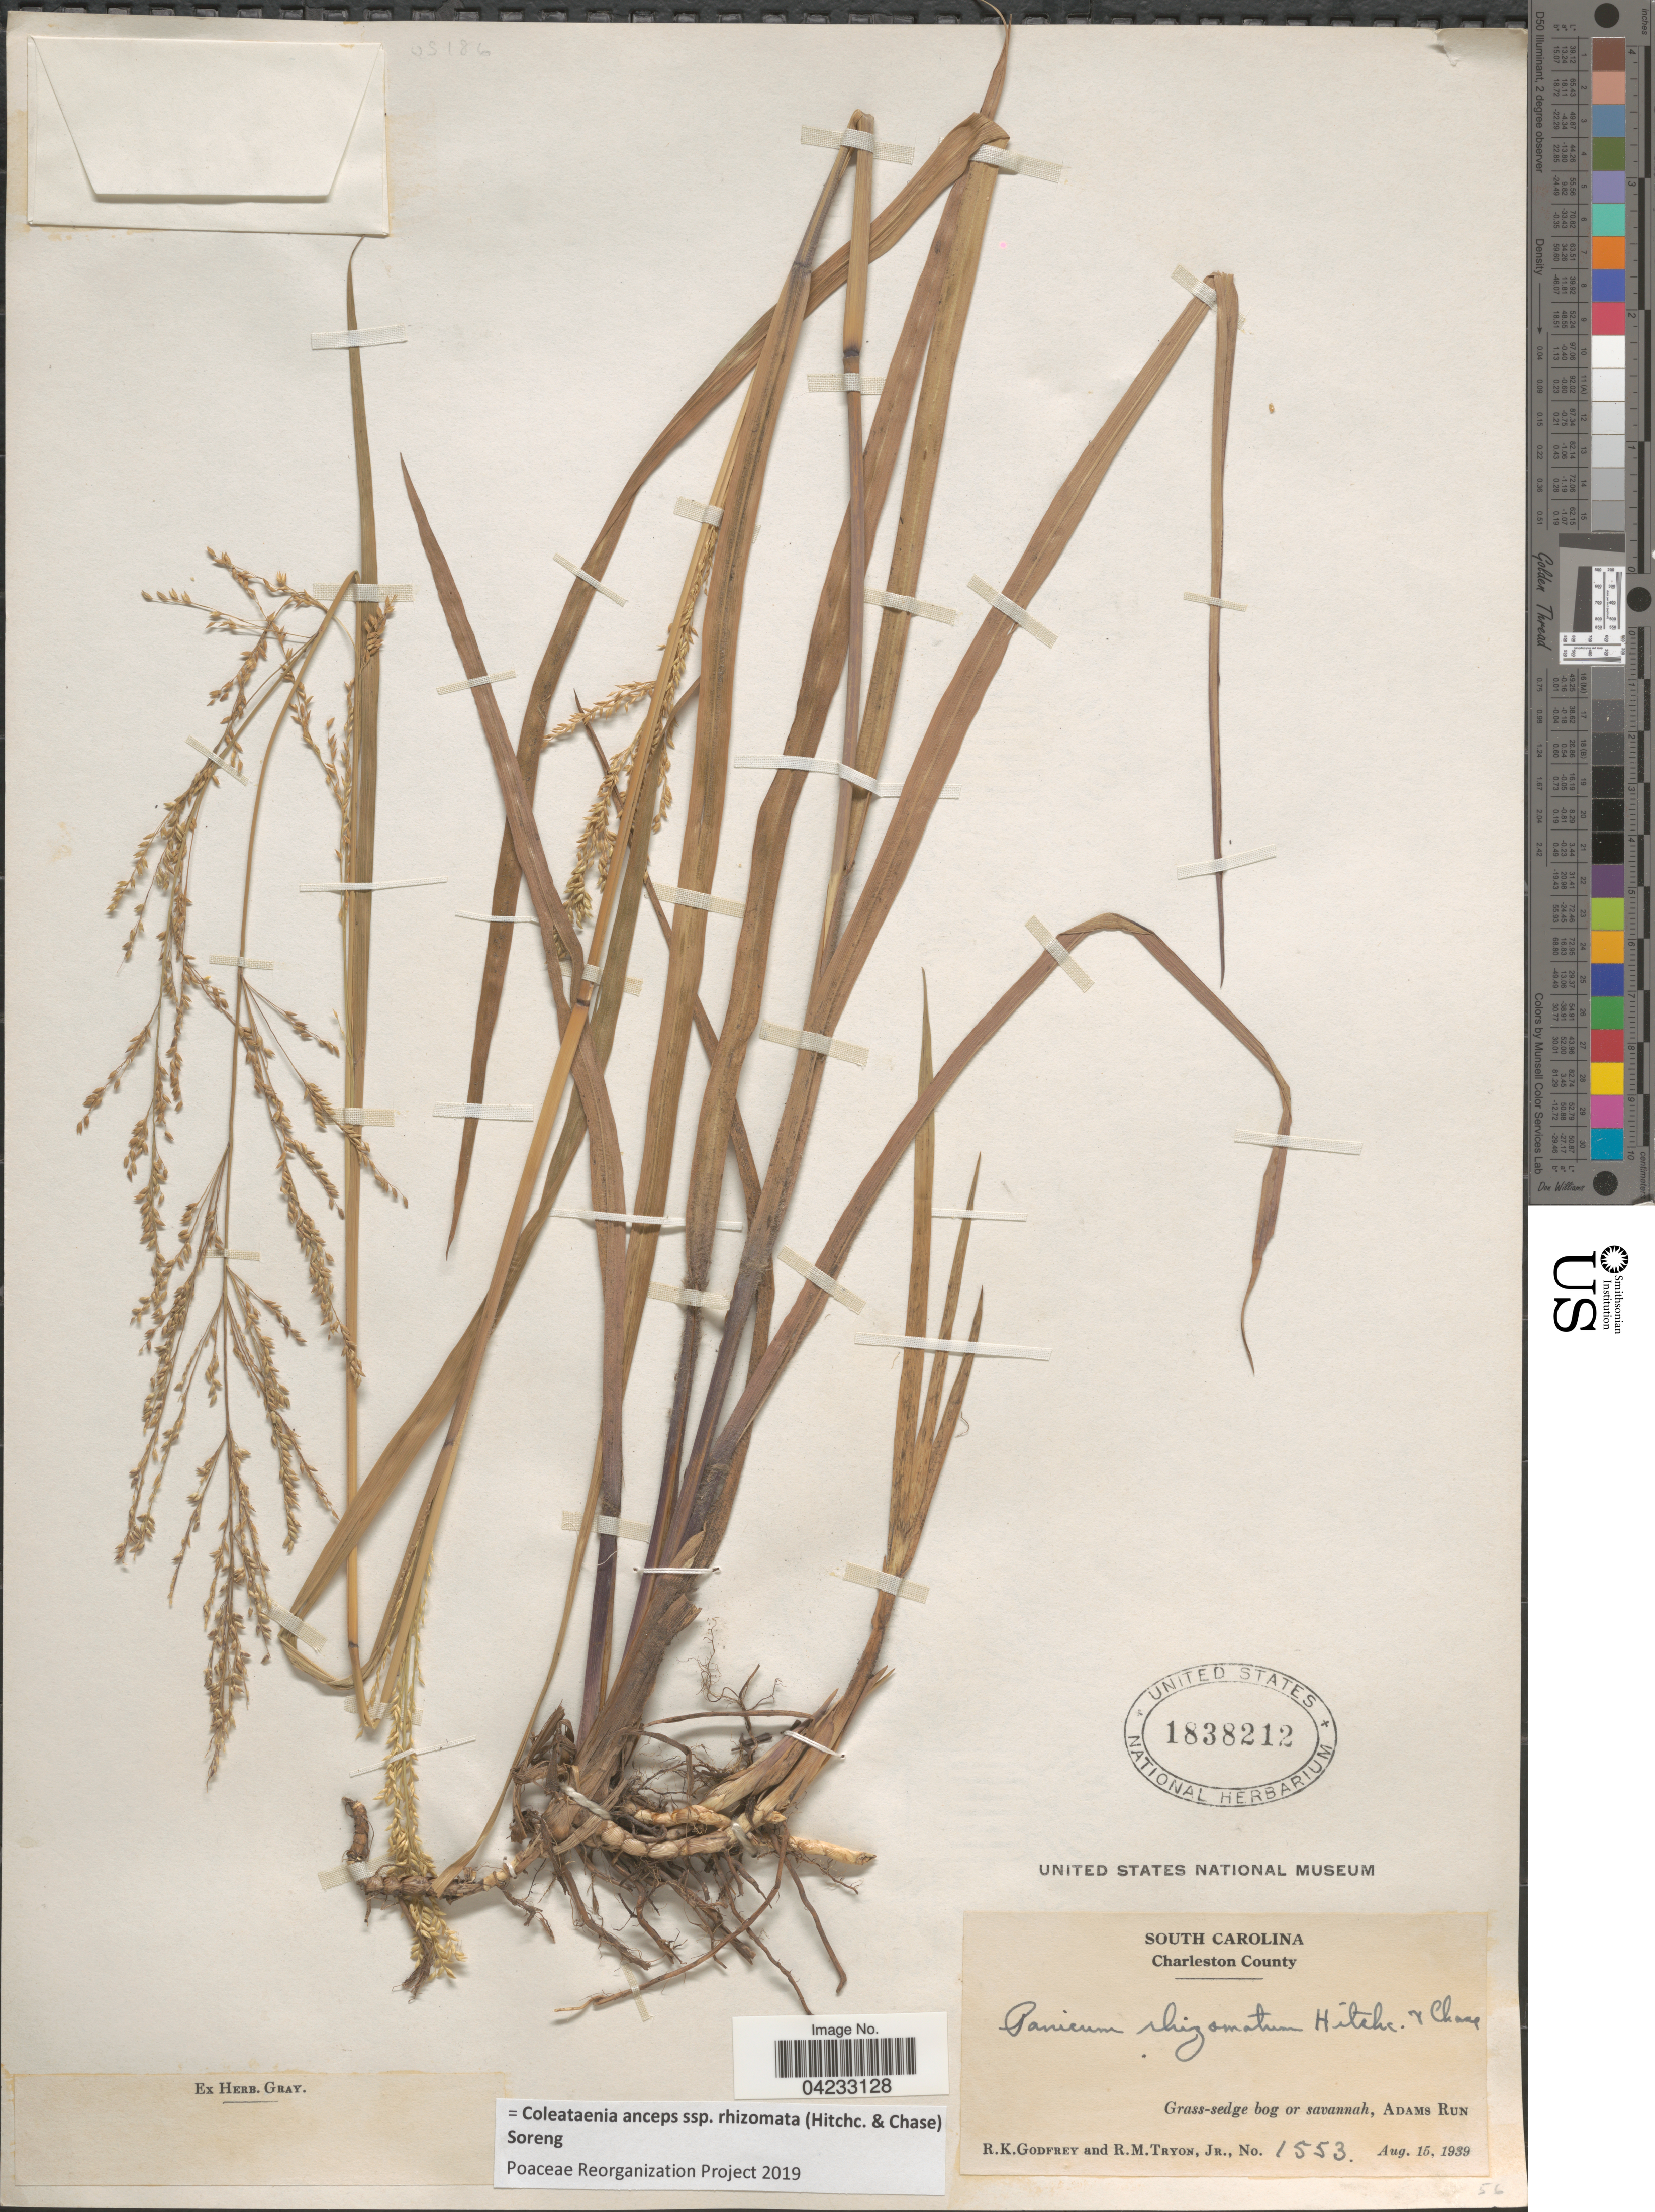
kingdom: Plantae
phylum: Tracheophyta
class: Liliopsida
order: Poales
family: Poaceae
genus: Coleataenia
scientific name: Coleataenia anceps subsp. rhizomata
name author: (Hitchc. & Chase) Soreng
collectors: R. K. Godfrey & R. Tryon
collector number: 1553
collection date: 1939-08-15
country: United States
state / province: South Carolina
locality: Charleston County. Adams Run.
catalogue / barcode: US 1838212